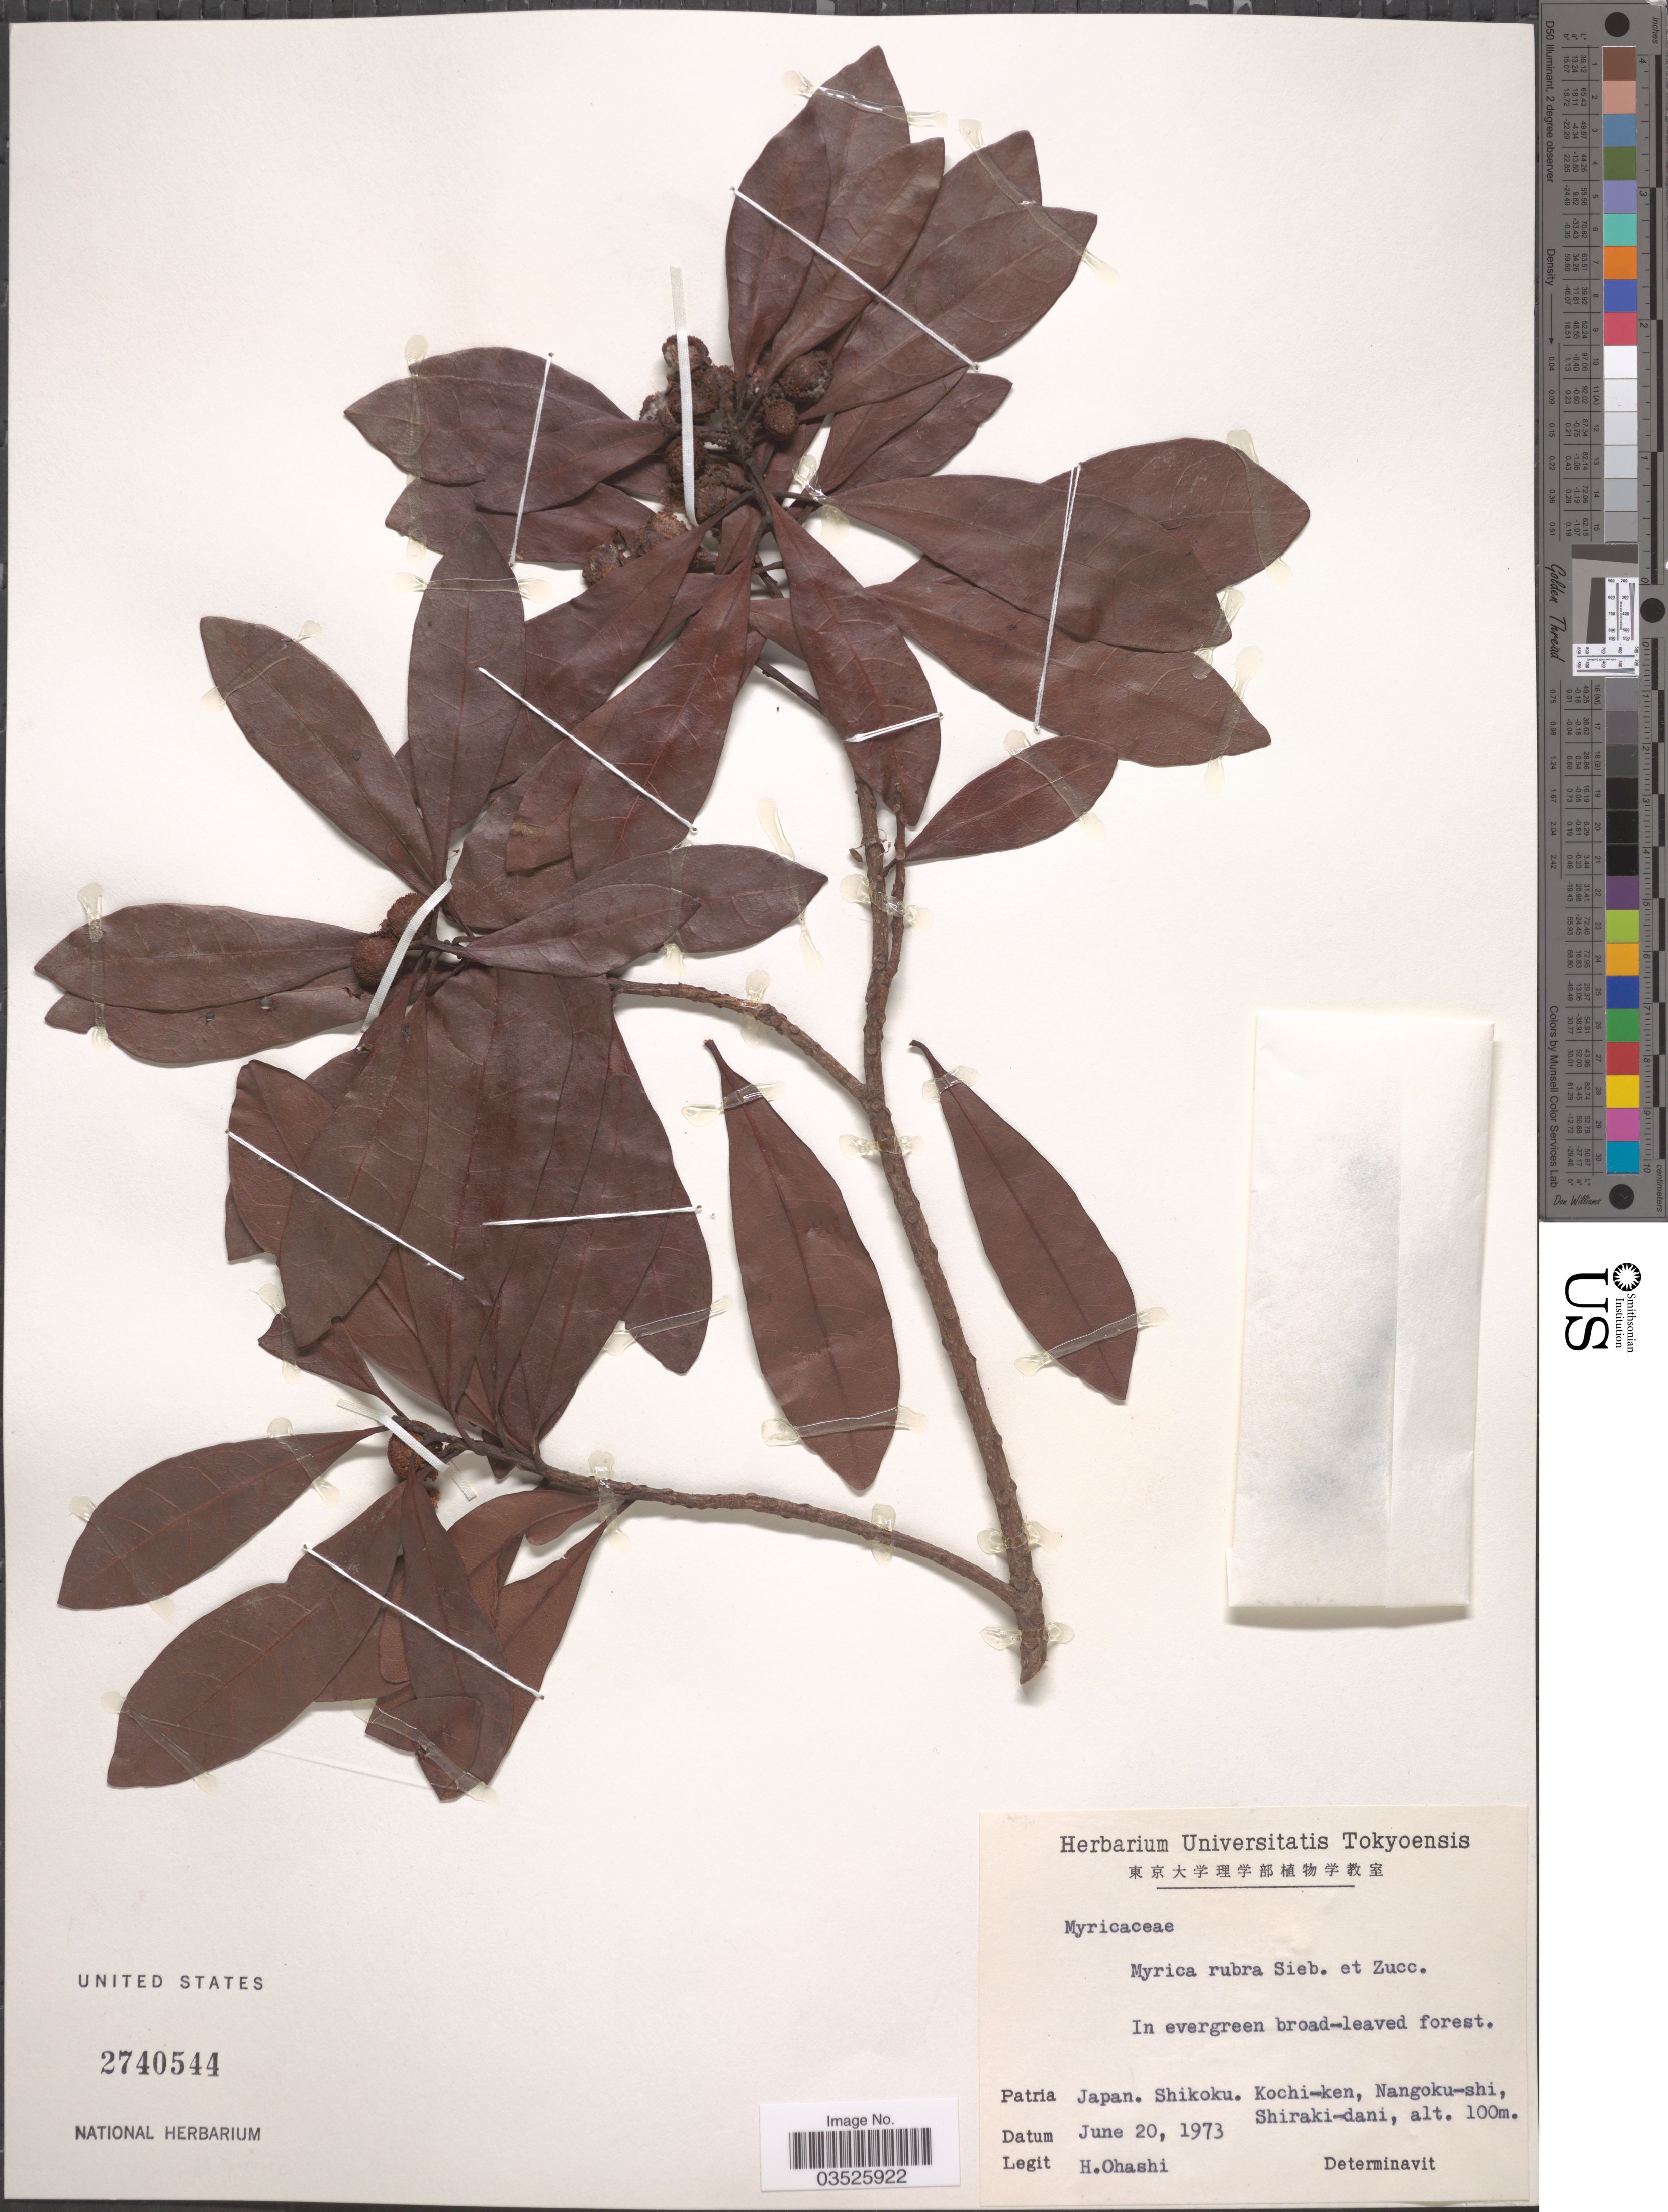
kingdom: Plantae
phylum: Tracheophyta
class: Magnoliopsida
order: Fagales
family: Myricaceae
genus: Morella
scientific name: Morella rubra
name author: Lour.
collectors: H. Ohashi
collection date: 1973-06-20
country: Japan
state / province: Koti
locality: Shikoku. Kochi-ken, Nangoku-shi, Shiraki-dani.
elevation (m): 100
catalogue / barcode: US 2740544